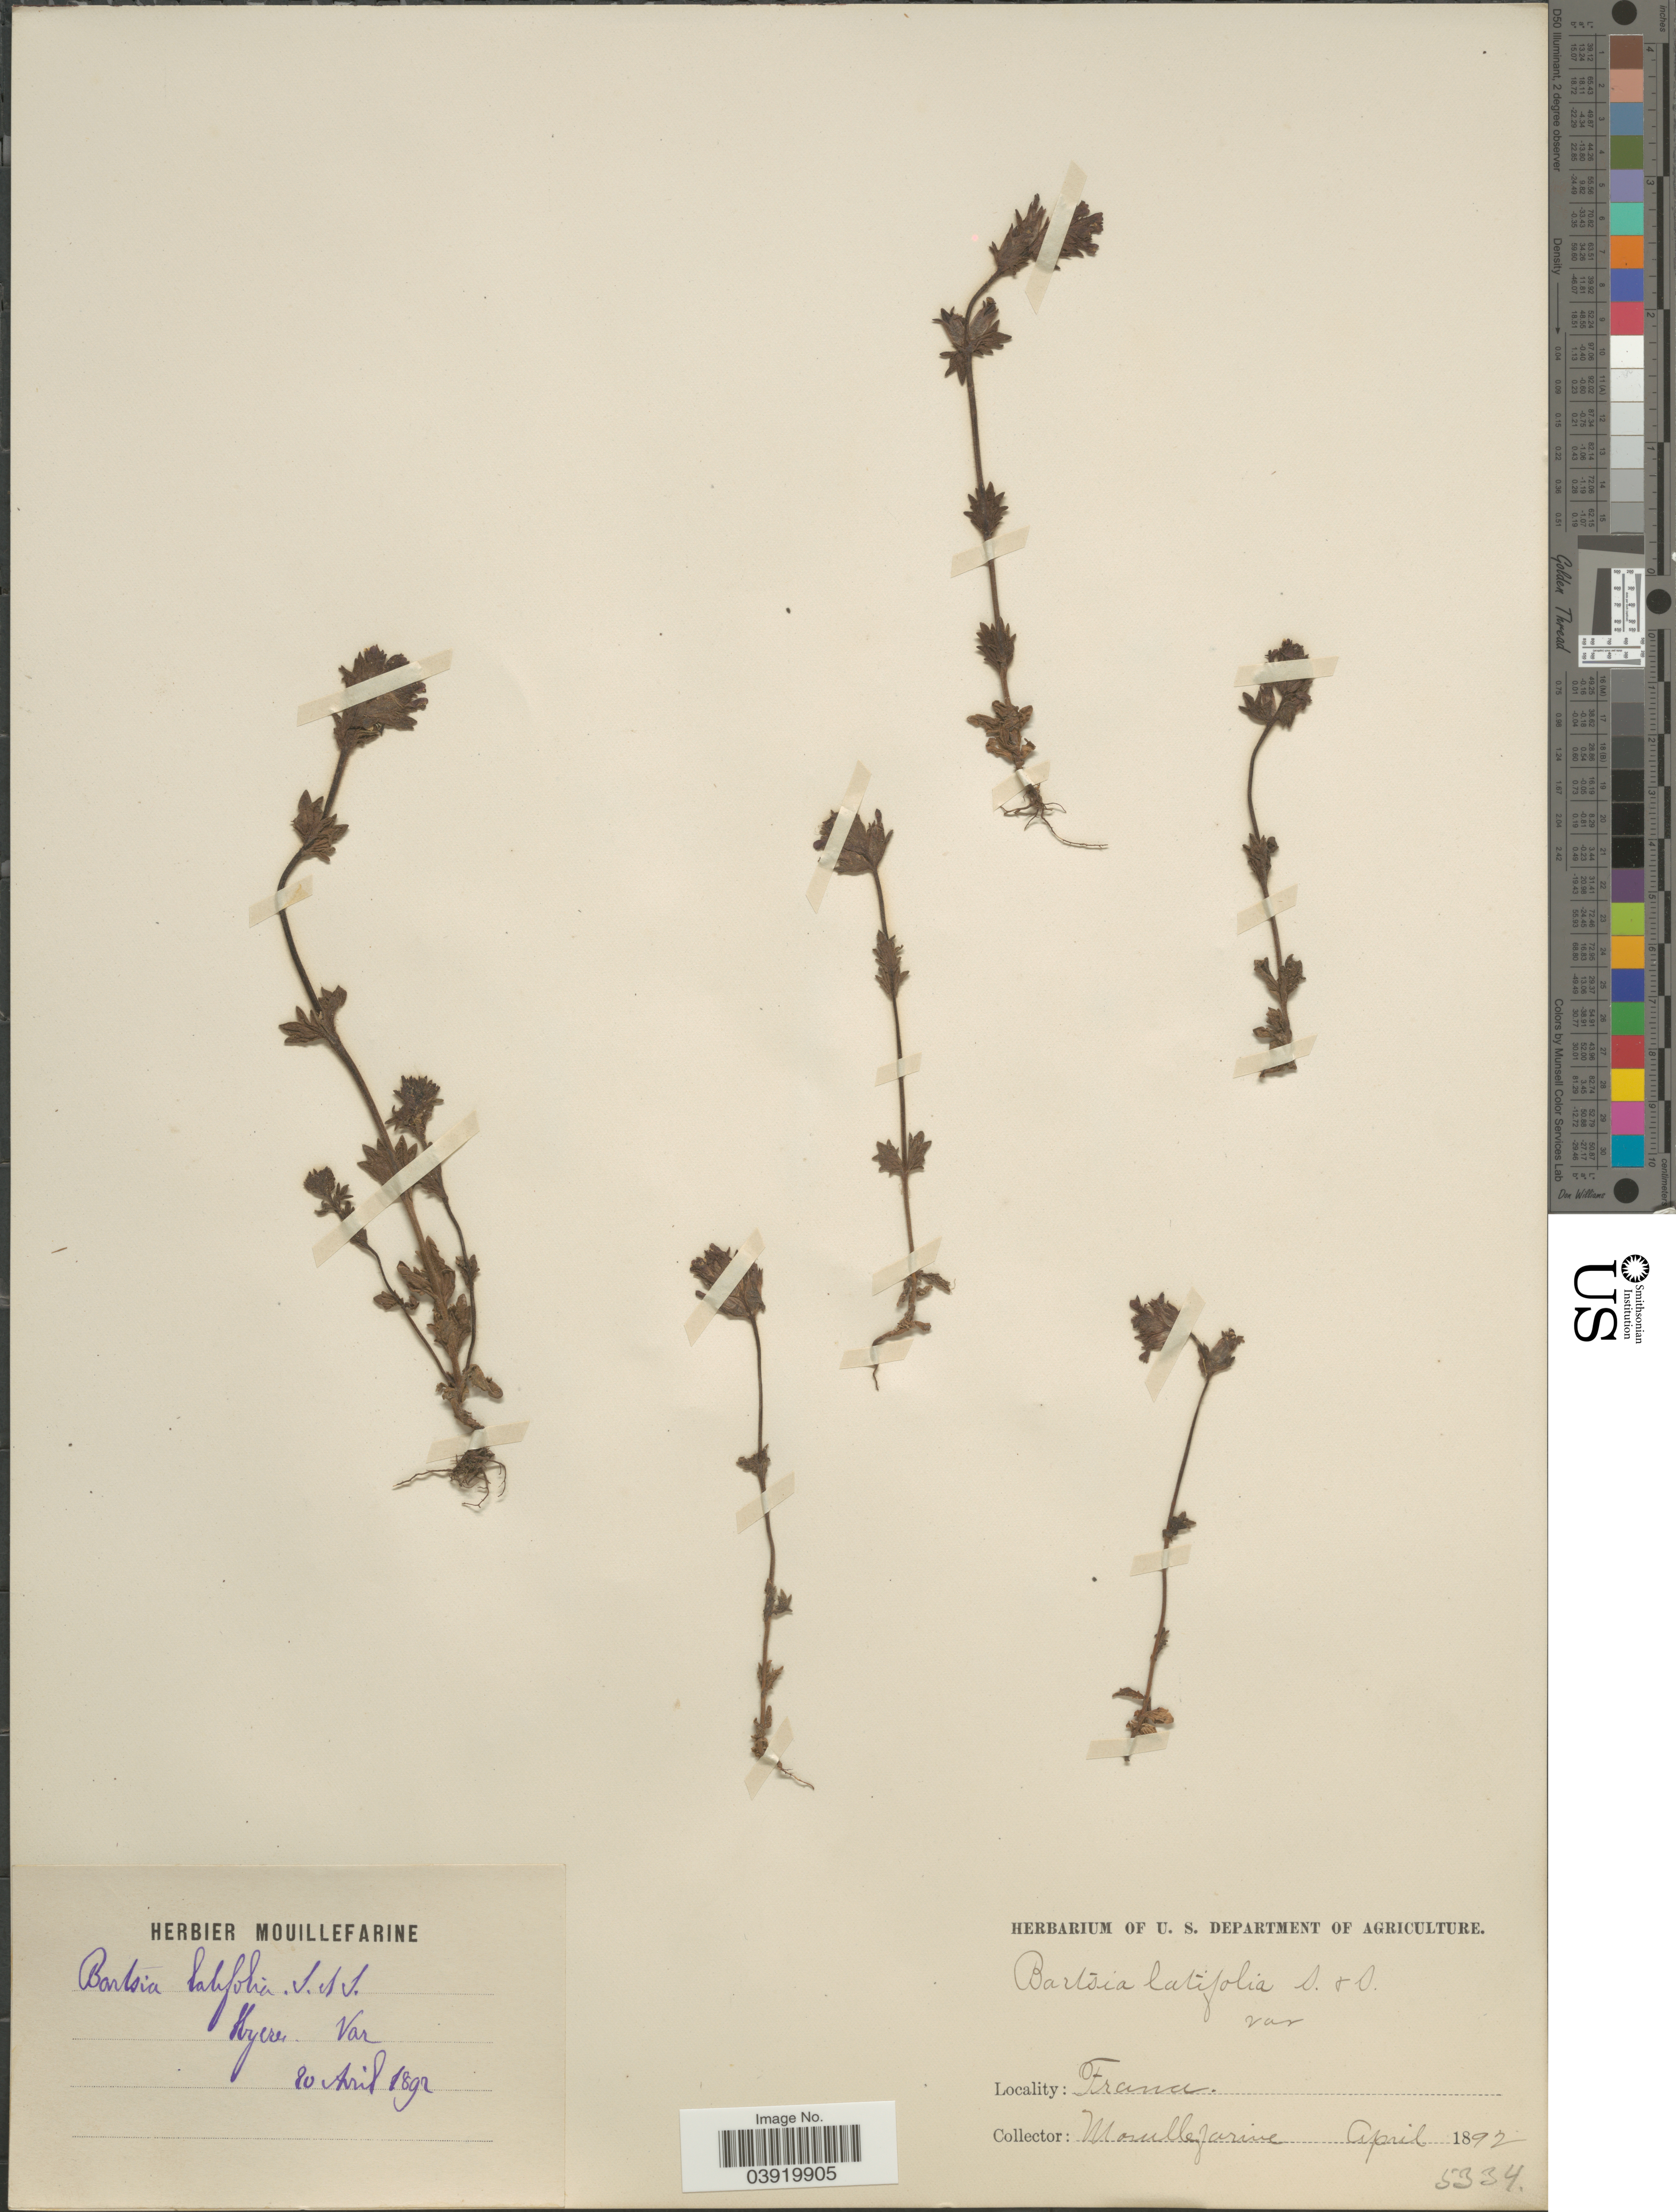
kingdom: Plantae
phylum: Tracheophyta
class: Magnoliopsida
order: Lamiales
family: Orobanchaceae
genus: Parentucellia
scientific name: Parentucellia latifolia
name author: (L.) Caruel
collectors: A. Mouillefarine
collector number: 5334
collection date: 1892-04-20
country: France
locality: Hyeres. Var.